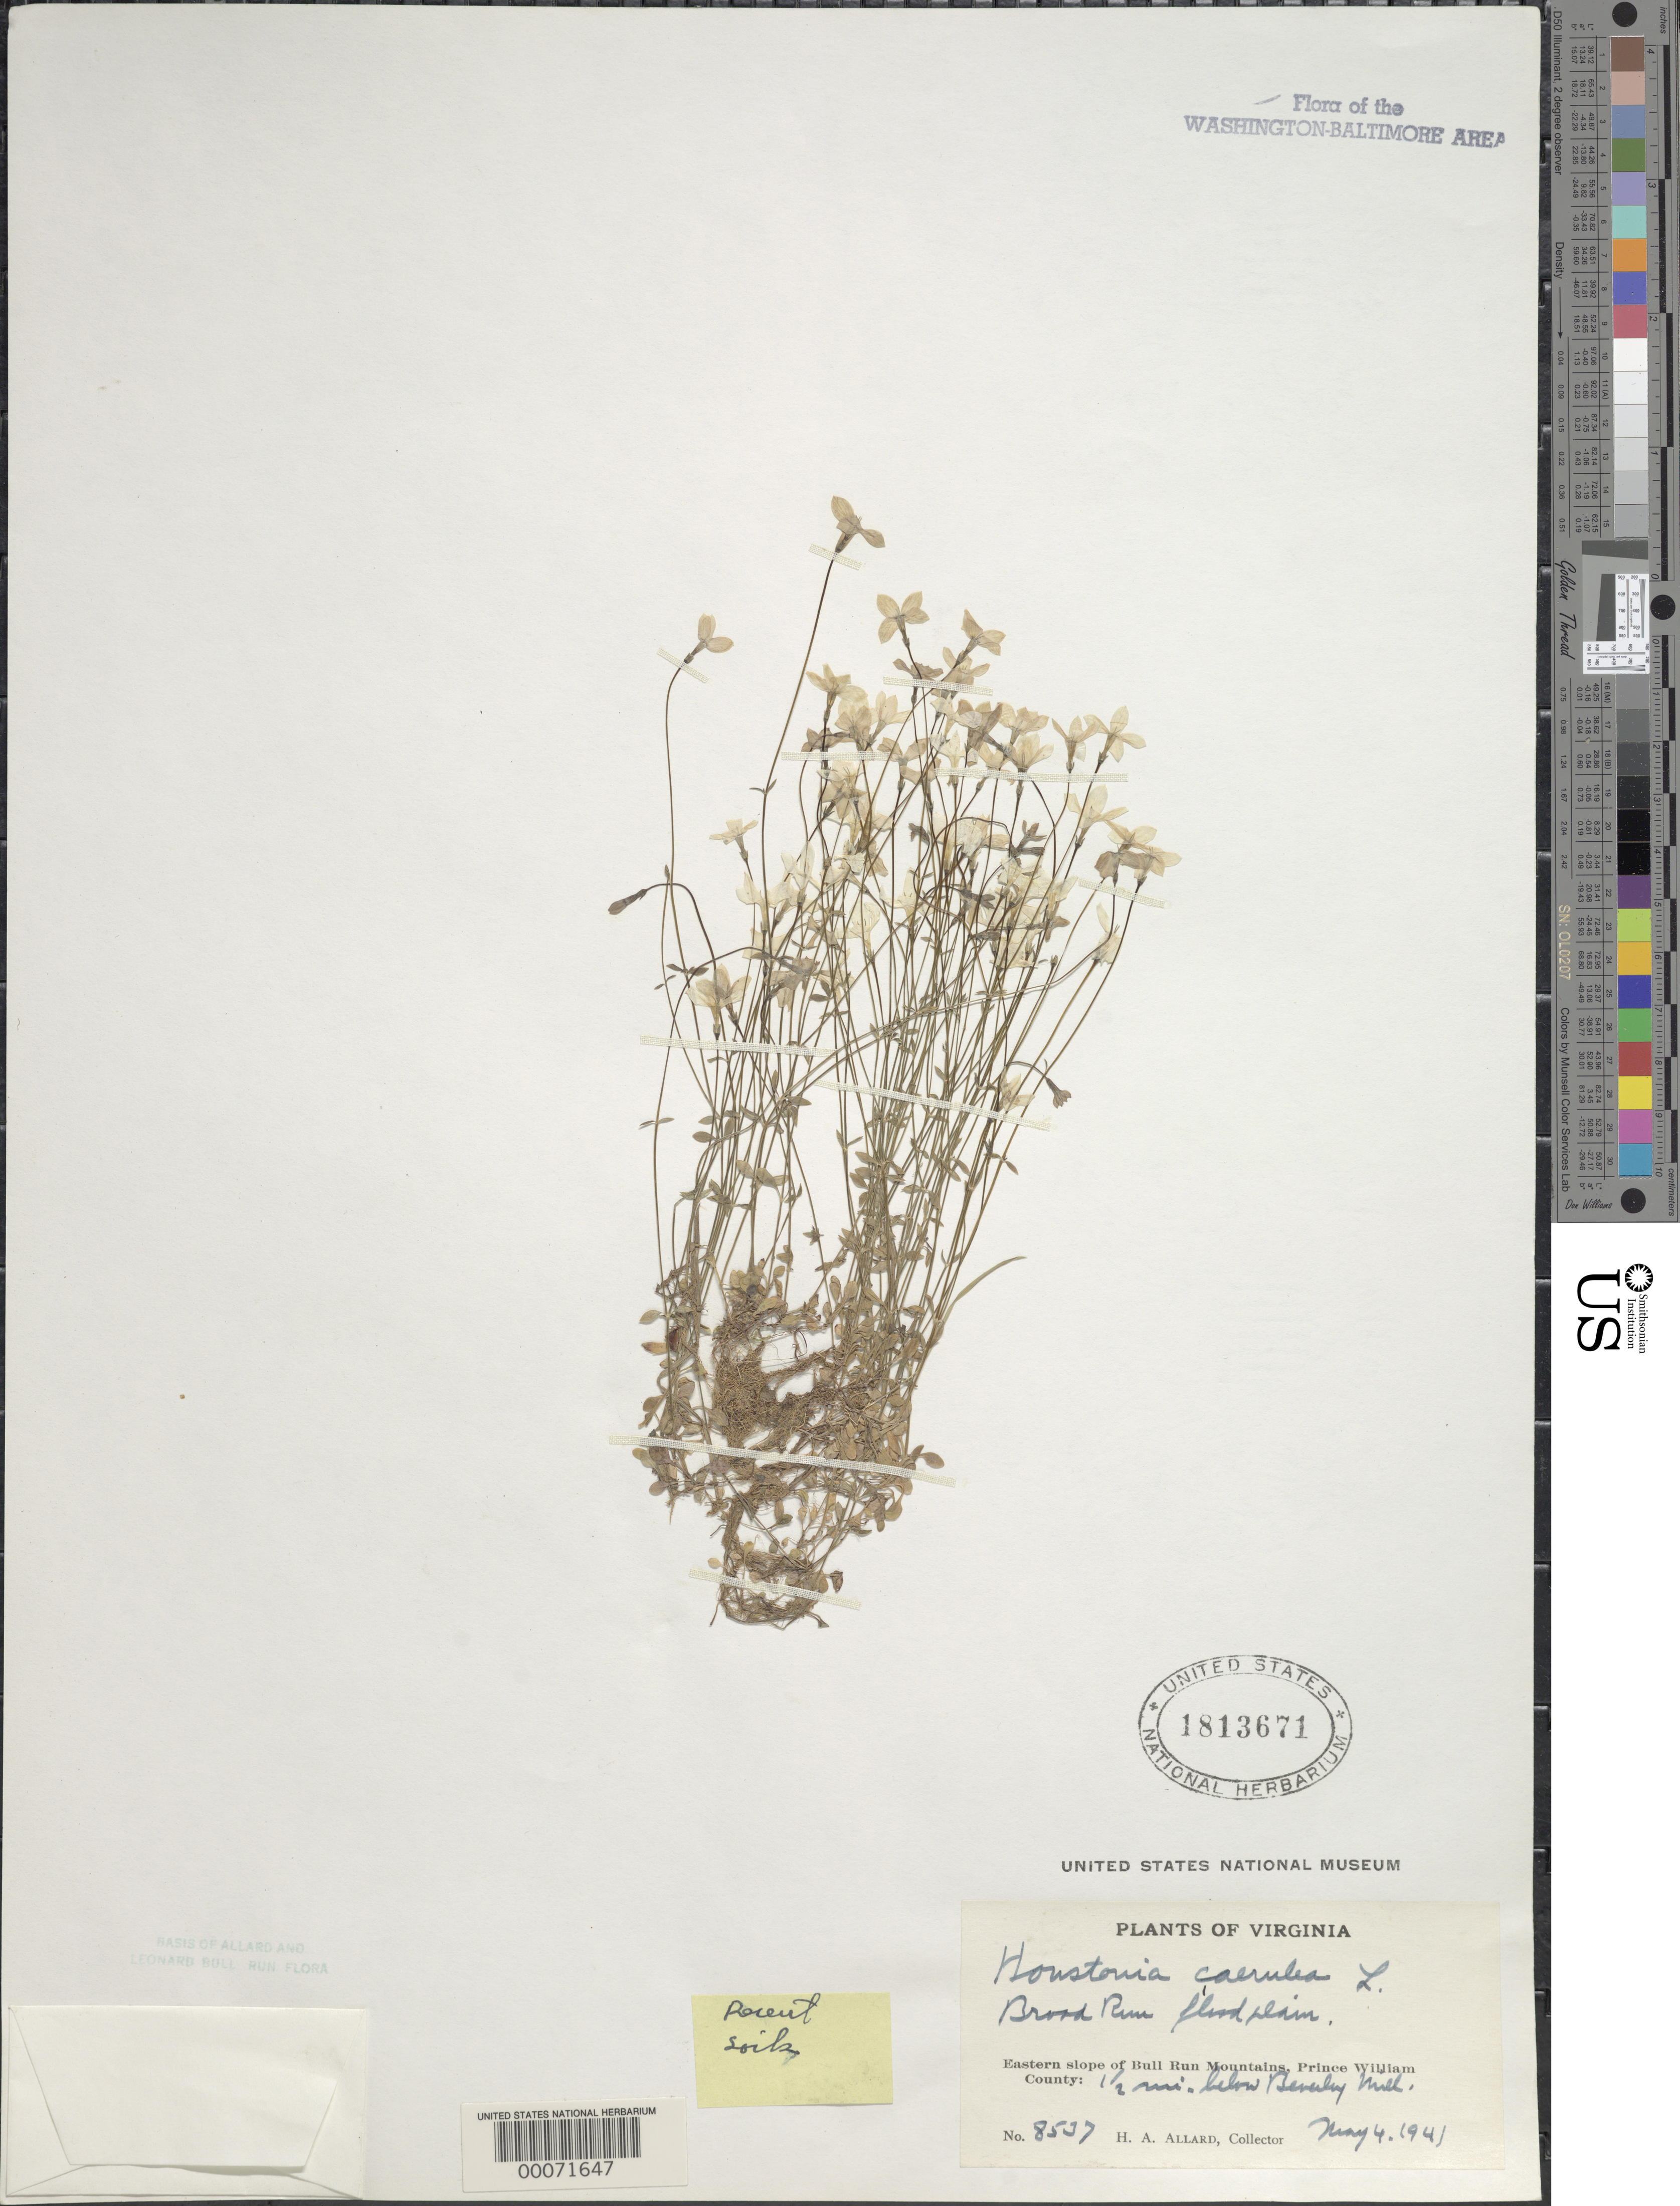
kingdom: Plantae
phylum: Tracheophyta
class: Magnoliopsida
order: Gentianales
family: Rubiaceae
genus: Houstonia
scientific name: Houstonia caerulea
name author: L.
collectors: H. A. Allard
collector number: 8537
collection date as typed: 04 May 1941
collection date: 1941-05-04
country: United States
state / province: Virginia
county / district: Prince William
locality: Broad Run, east slope of Bull Run Mountains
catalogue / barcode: US 1813671